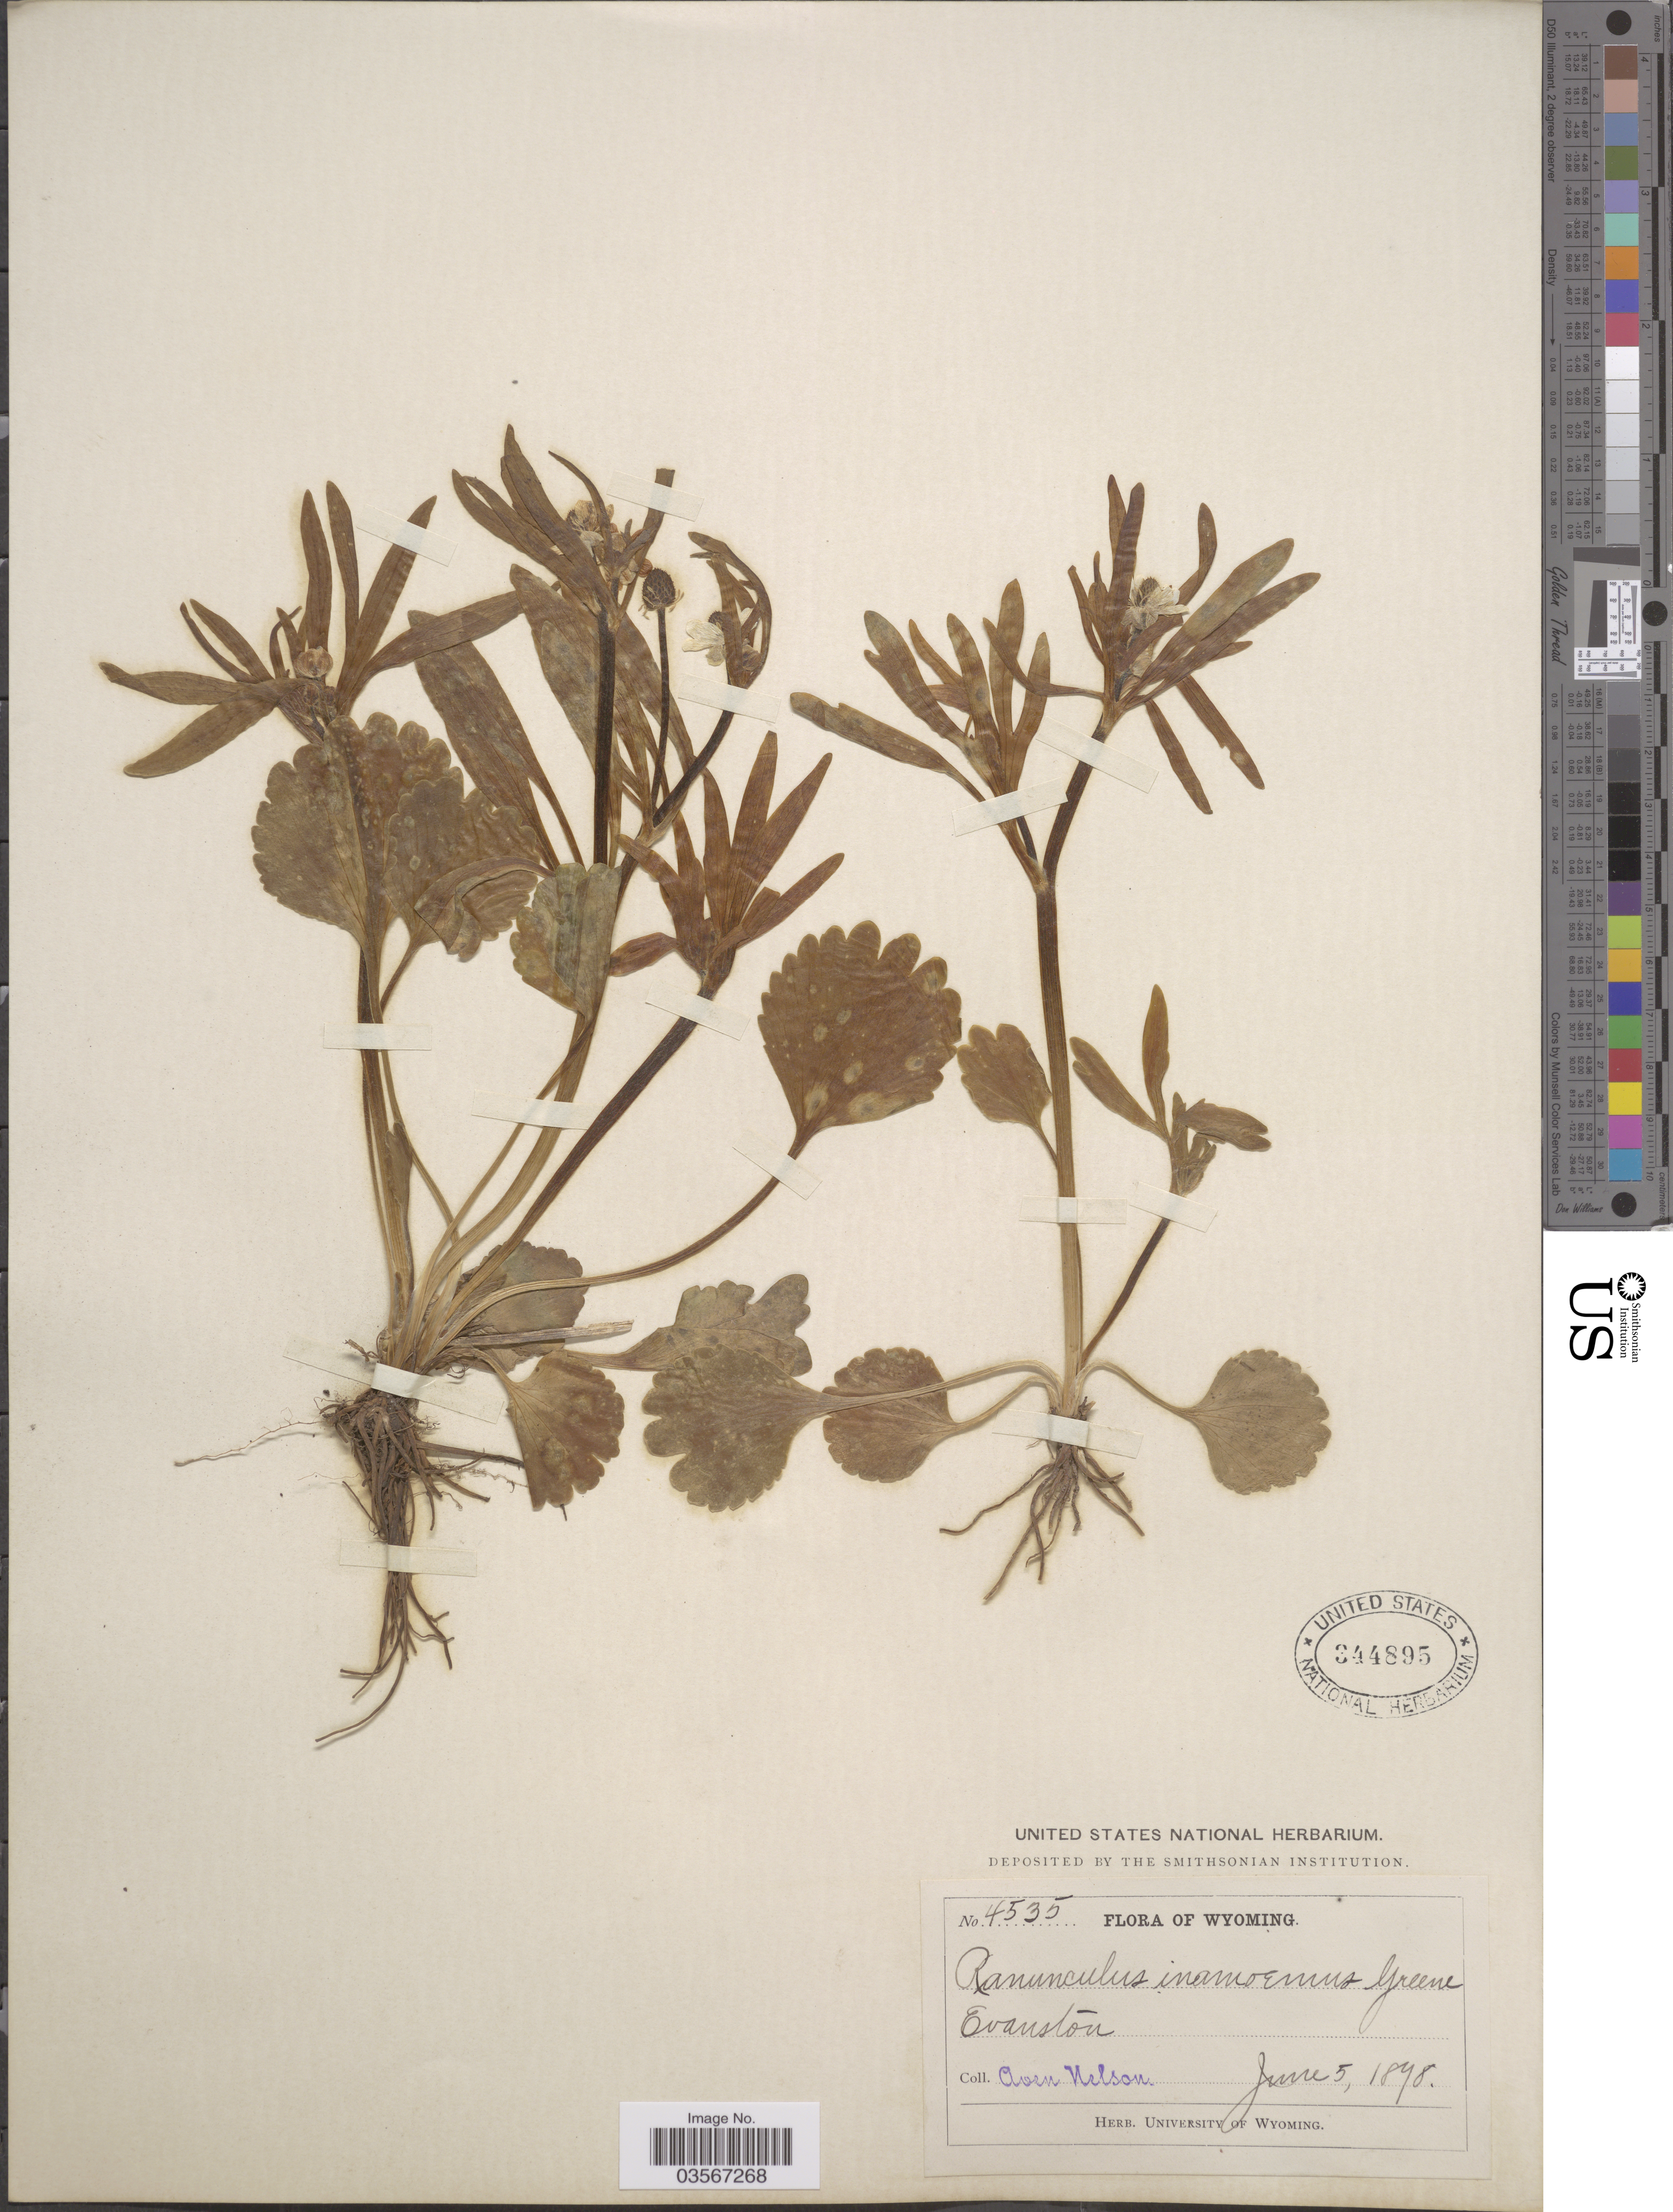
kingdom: Plantae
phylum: Tracheophyta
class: Magnoliopsida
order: Ranunculales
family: Ranunculaceae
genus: Ranunculus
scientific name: Ranunculus inamoenus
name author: Greene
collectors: A. Nelson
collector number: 4535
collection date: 1898-06-05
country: United States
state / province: Wyoming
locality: Evanston.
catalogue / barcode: US 344895